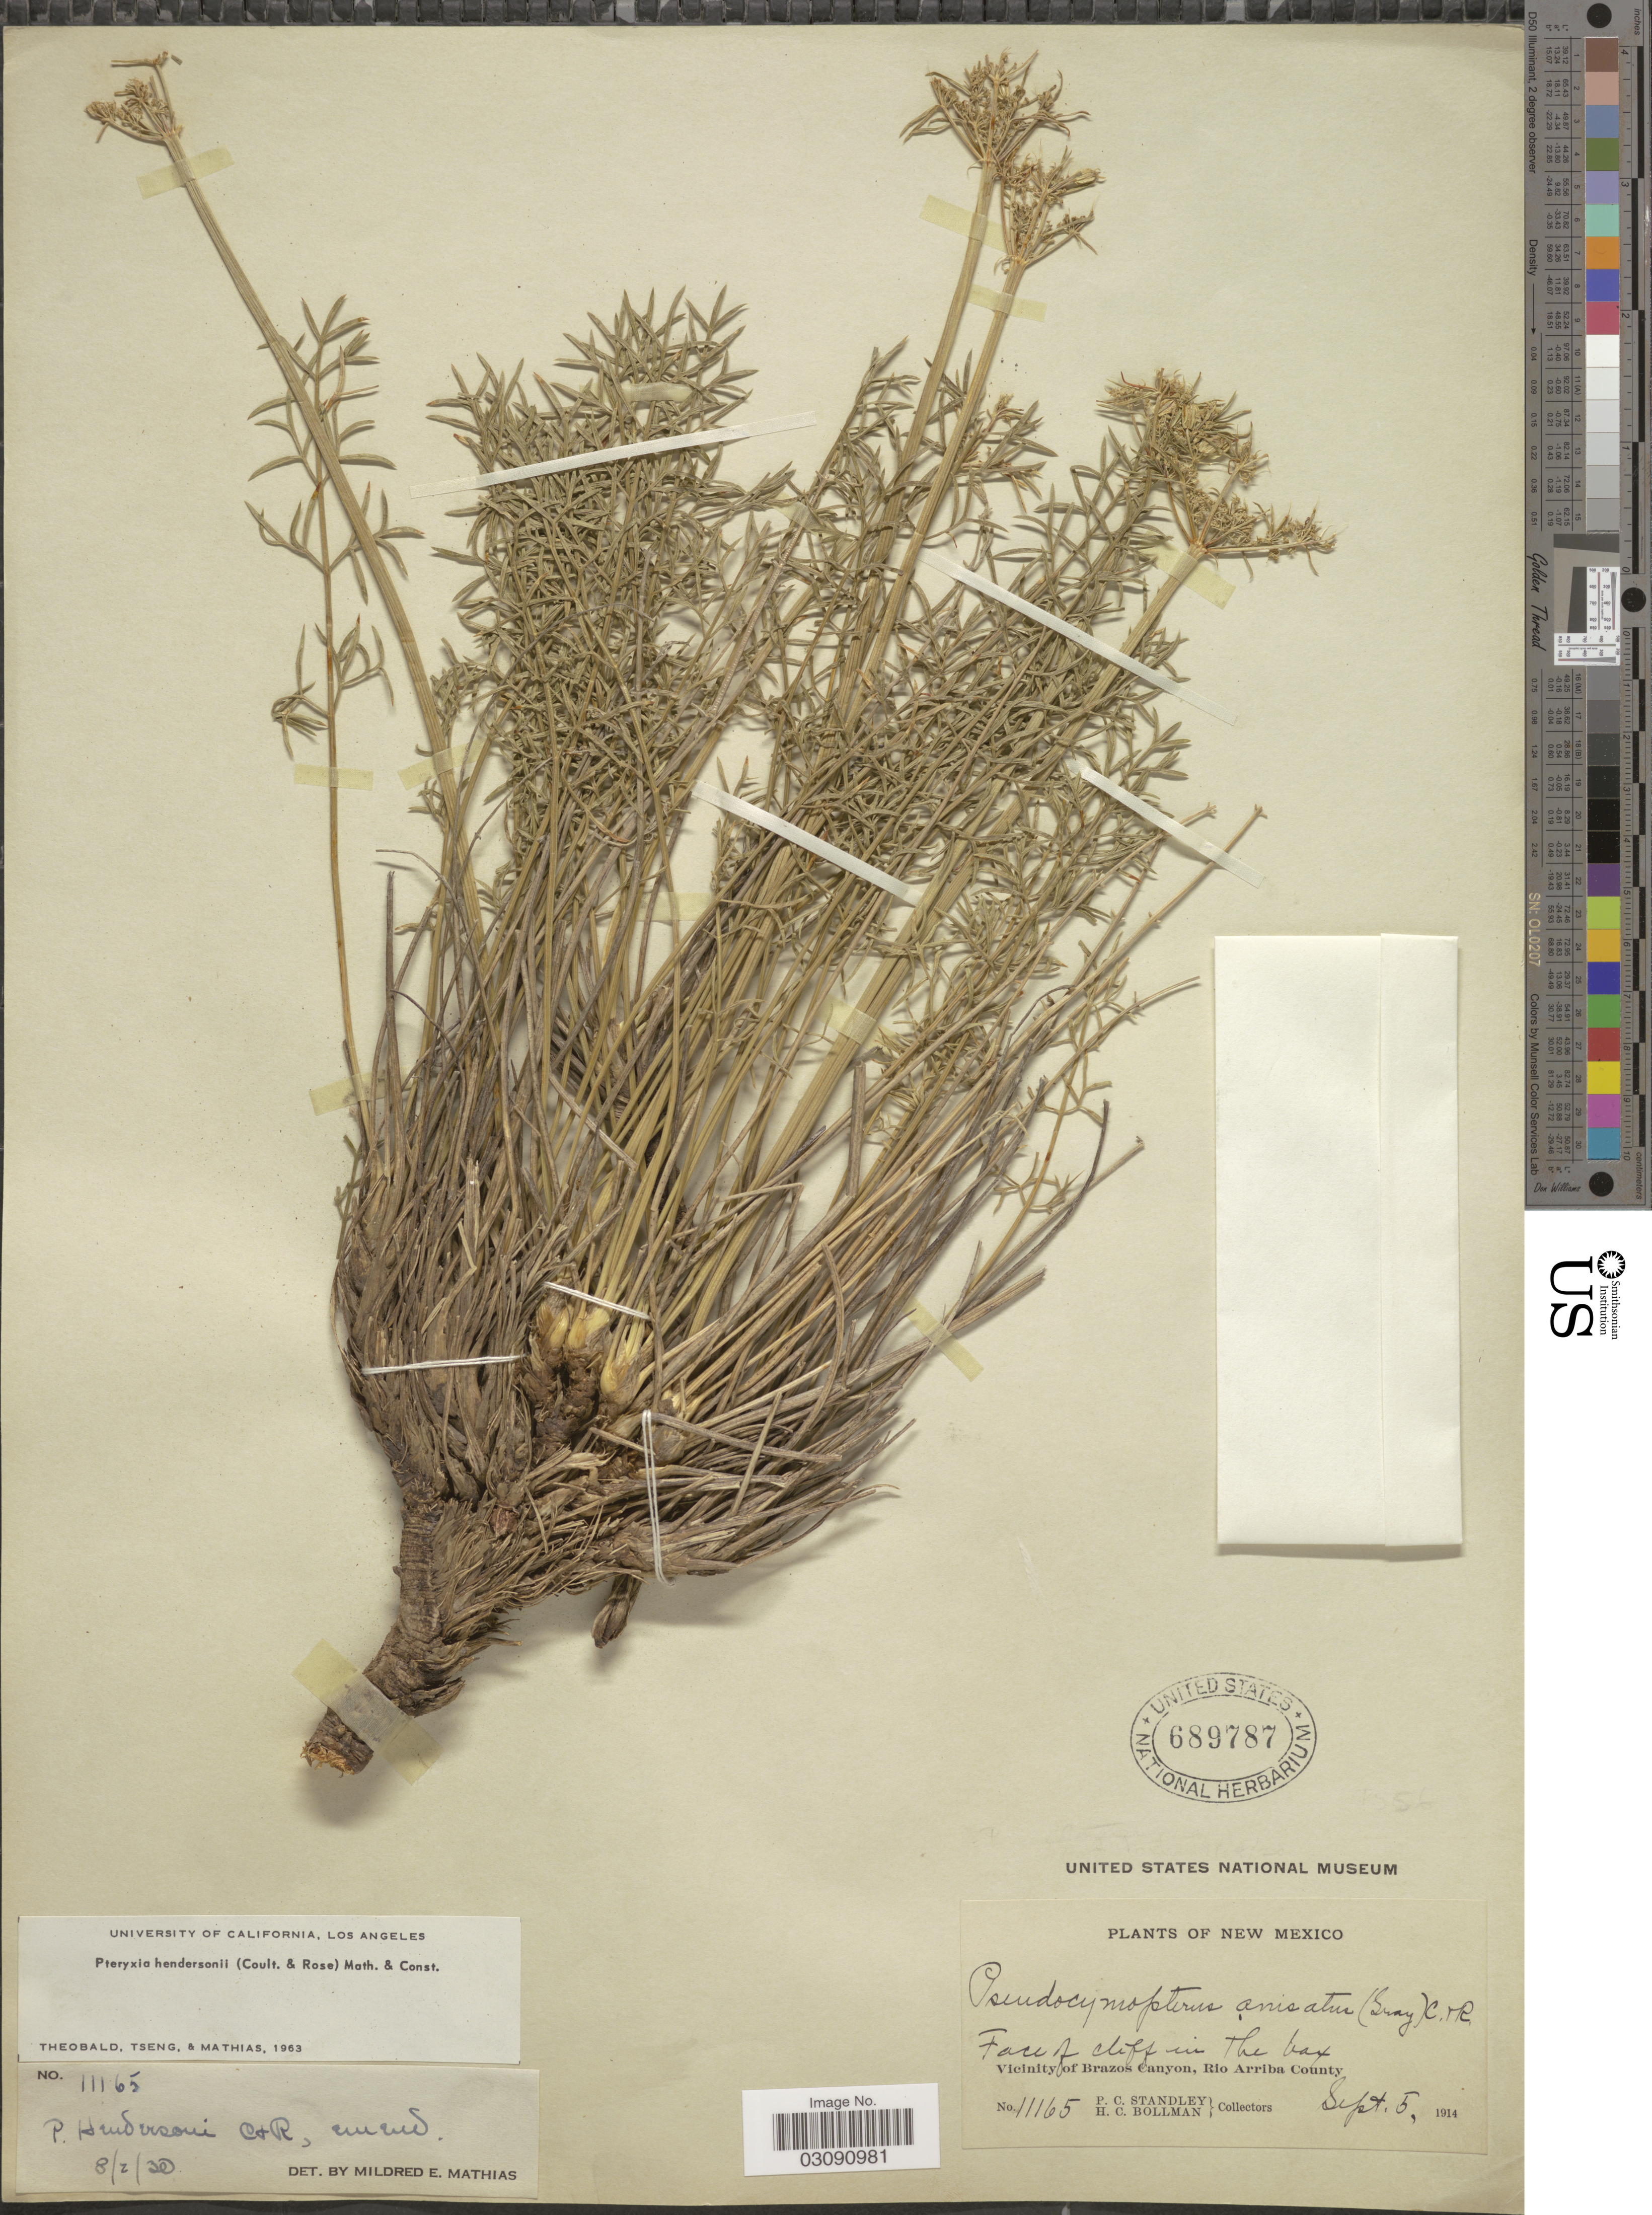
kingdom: Plantae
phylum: Tracheophyta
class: Magnoliopsida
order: Apiales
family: Apiaceae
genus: Pteryxia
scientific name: Pteryxia hendersonii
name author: (J.M. Coult. & Rose) Mathias & Constance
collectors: P. C. Standley & H. C. Bollman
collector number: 11165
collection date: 1914-09-05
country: United States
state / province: New Mexico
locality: Face of cliff in the box, Vicinity of Brazos Canyon, Rio Arriba County.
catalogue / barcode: US 689787